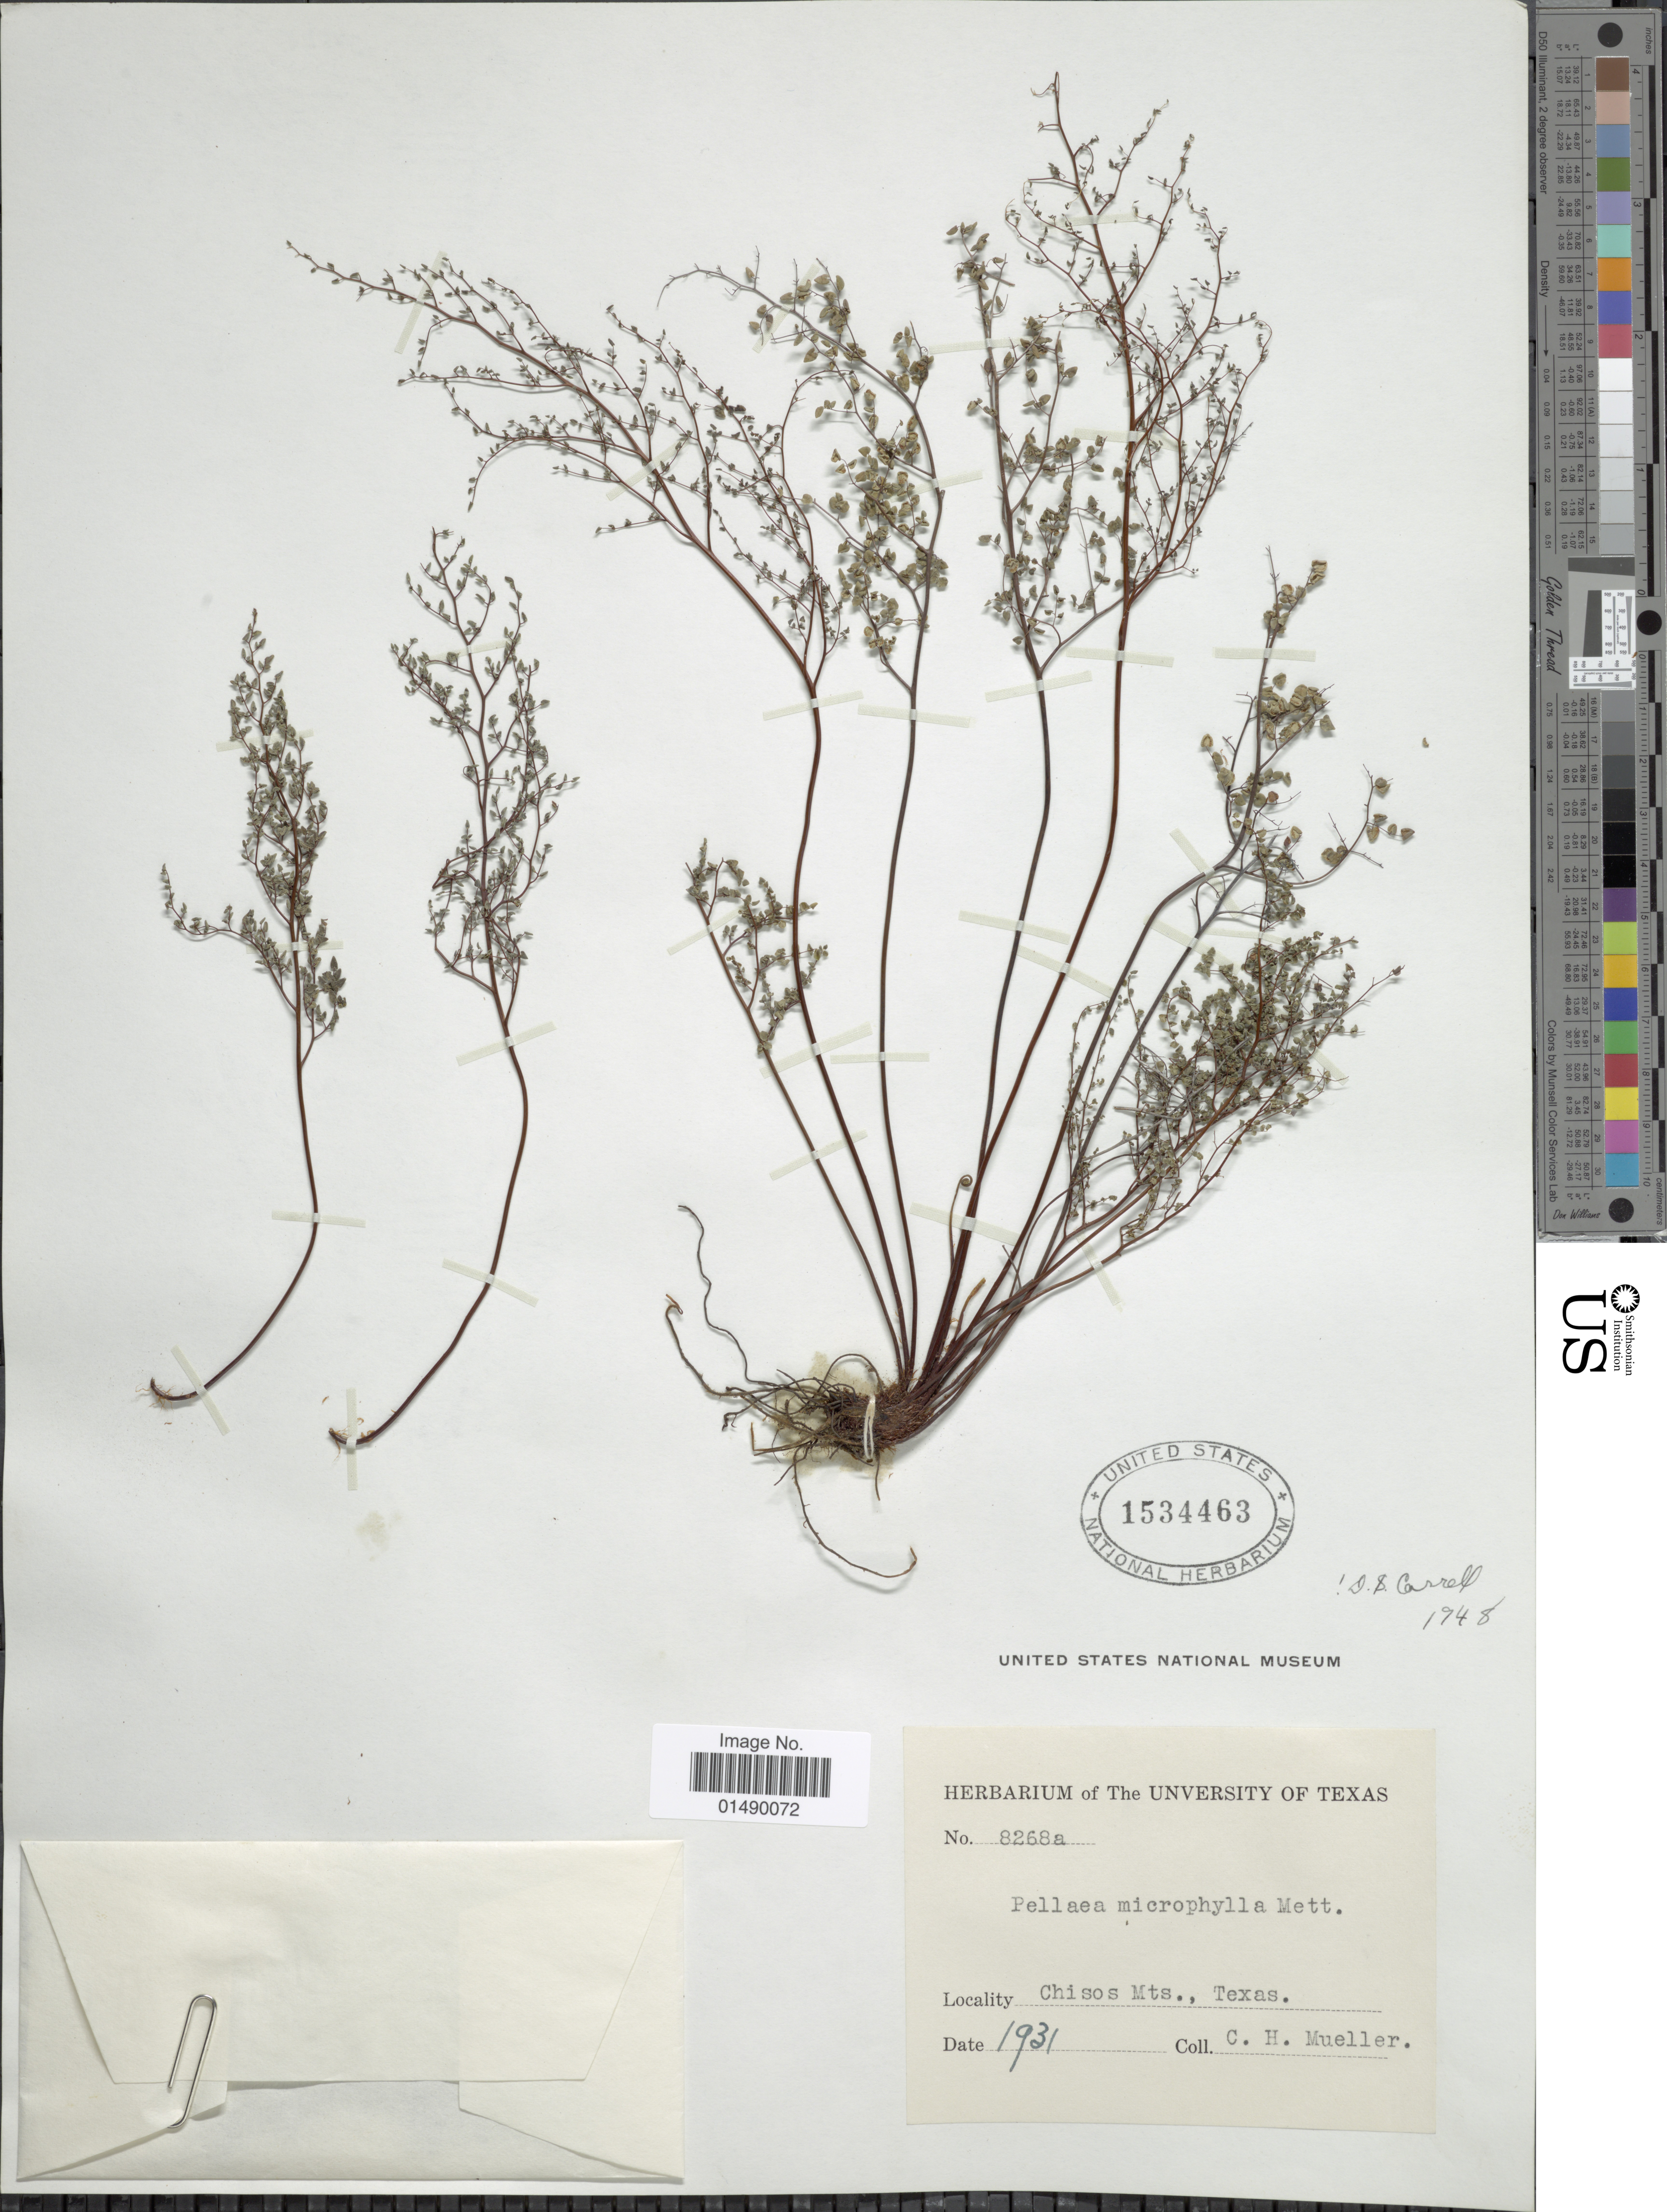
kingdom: Plantae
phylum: Tracheophyta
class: Polypodiopsida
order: Polypodiales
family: Pteridaceae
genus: Argyrochosma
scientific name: Argyrochosma microphylla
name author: (Mett. ex Kuhn) Windham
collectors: C. H. Mueller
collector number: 8268a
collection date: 1931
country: United States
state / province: Texas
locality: Chisos Mts.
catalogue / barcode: US 1534463